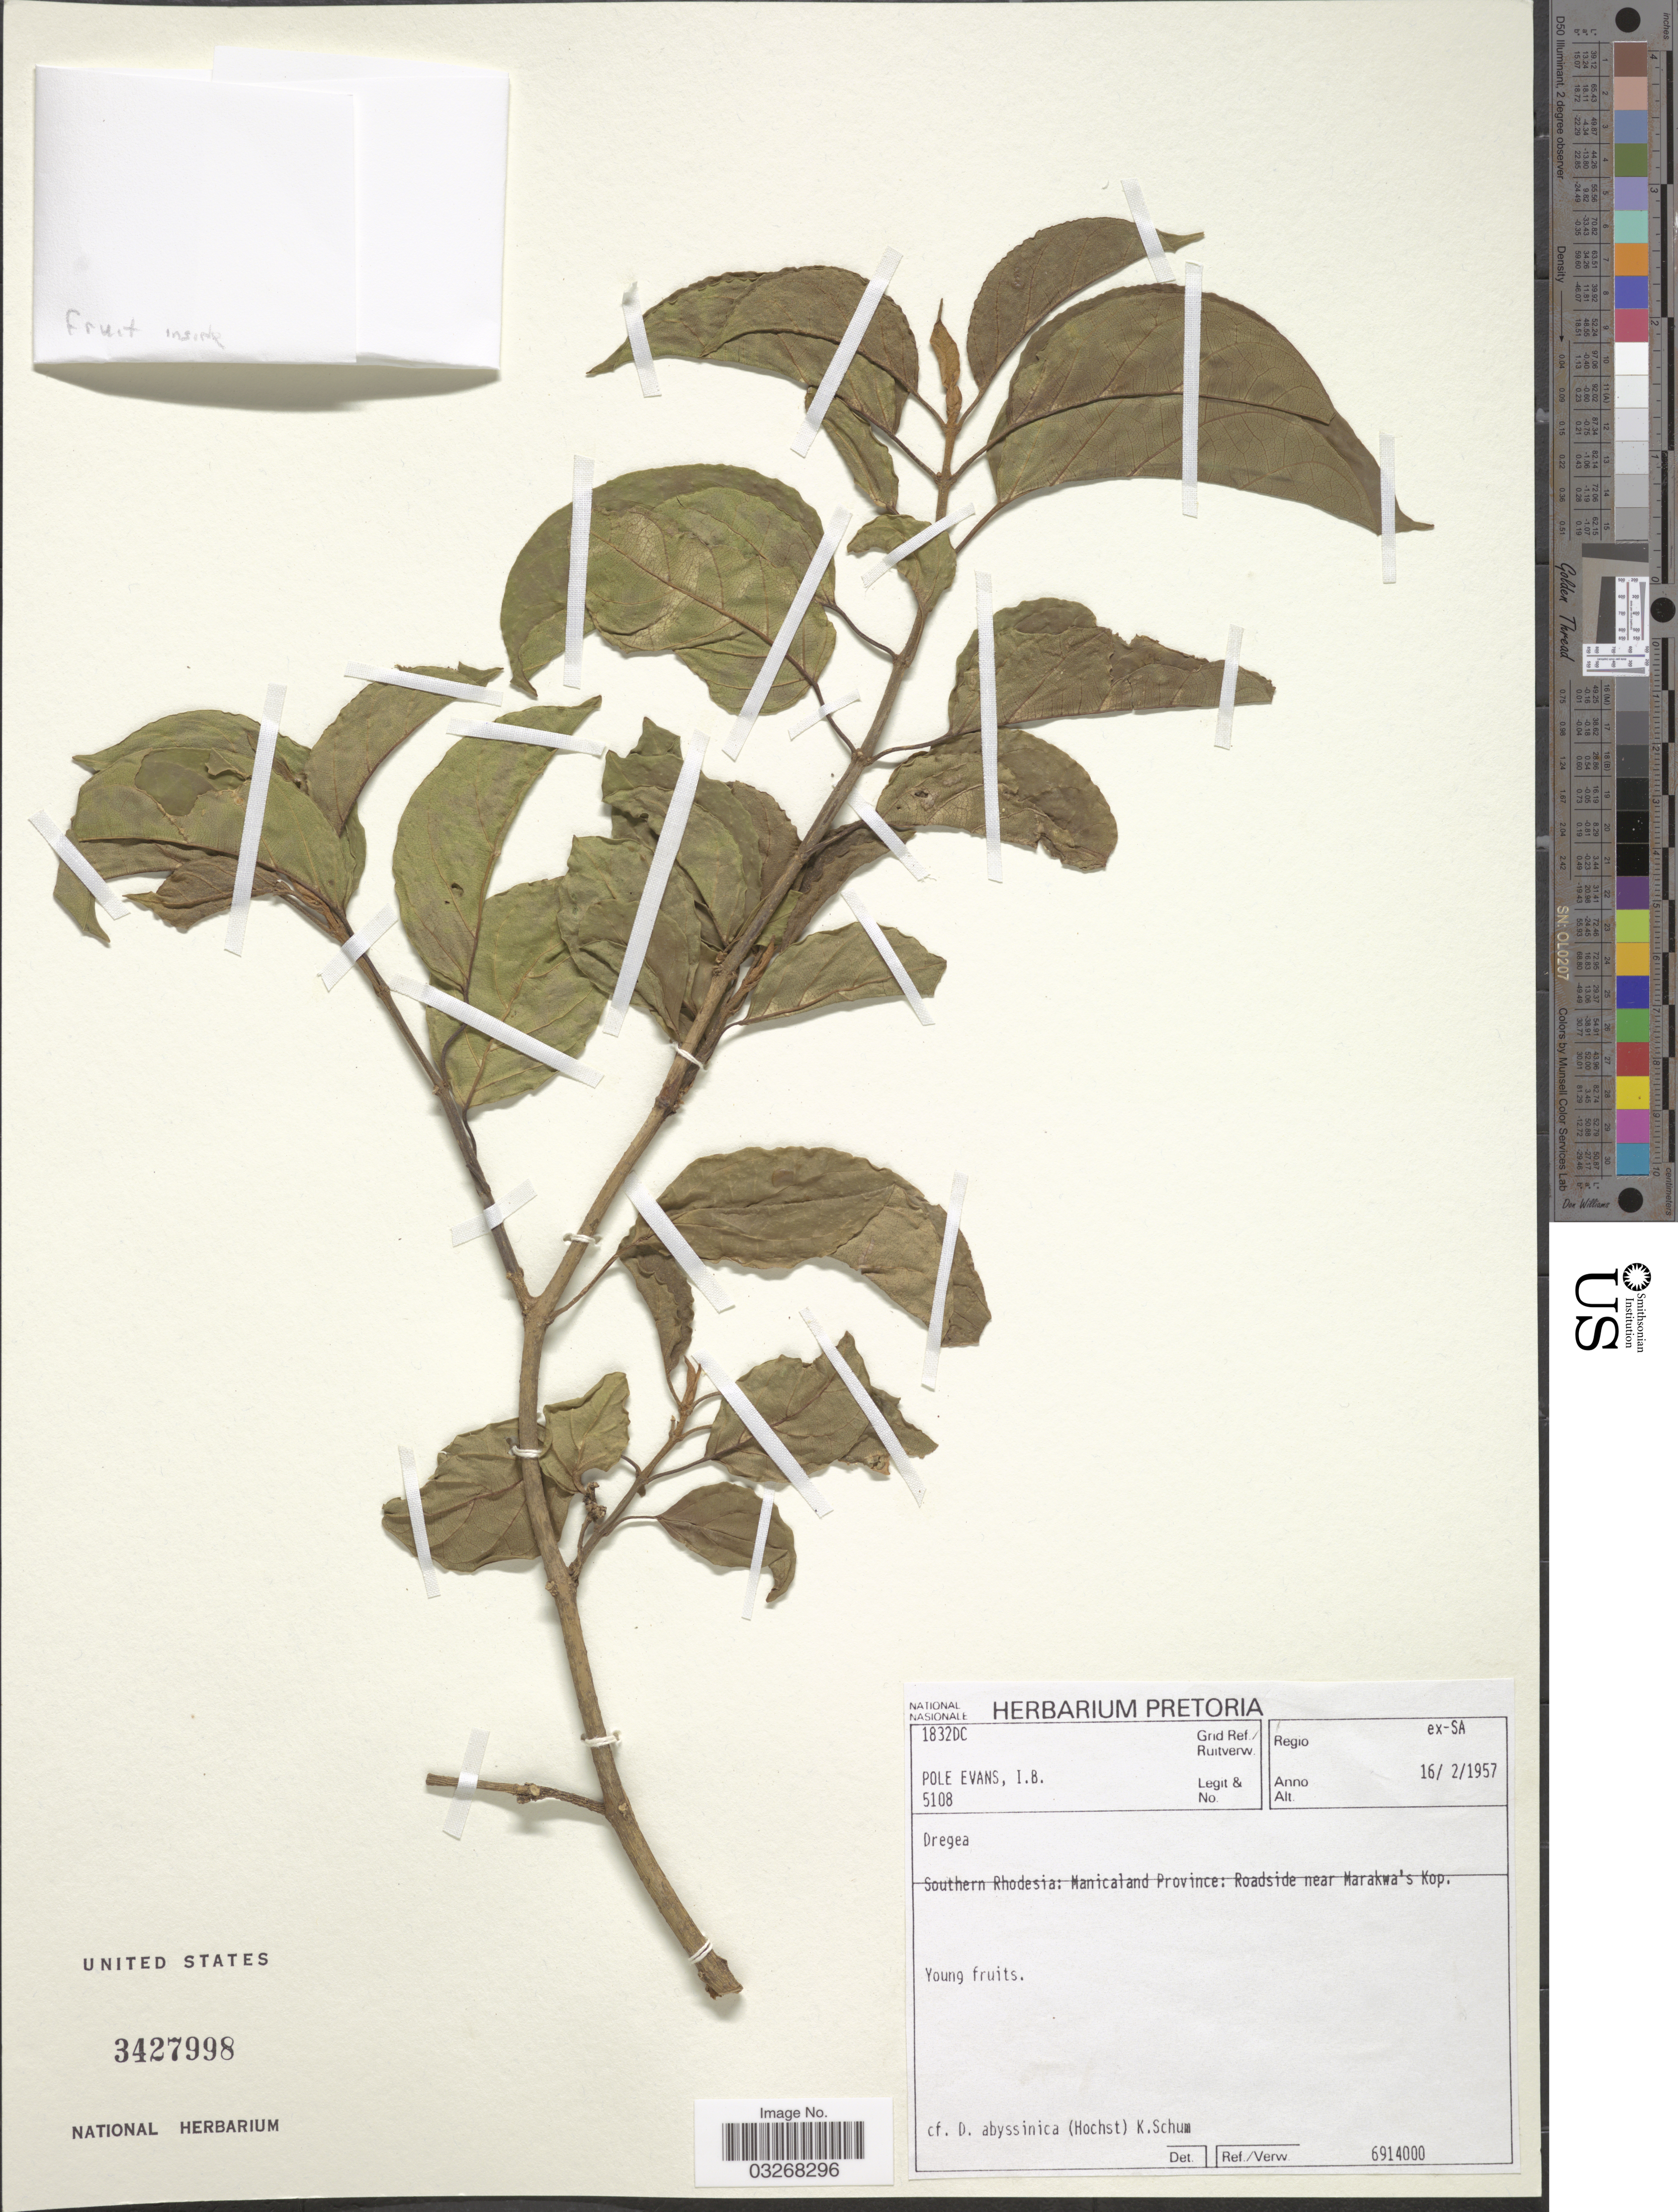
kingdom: Plantae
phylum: Tracheophyta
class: Magnoliopsida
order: Gentianales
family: Apocynaceae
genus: Dregea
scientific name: Dregea sp.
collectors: I. B. Pole-Evans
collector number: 5108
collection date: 1957-02-16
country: Zimbabwe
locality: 1832DC Grid Ref./ Ruitverw. Regio ex-SA. Southern Rhodesia: Manicaland Province: Roadside near Marakwa's Kop.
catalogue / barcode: US 3427998